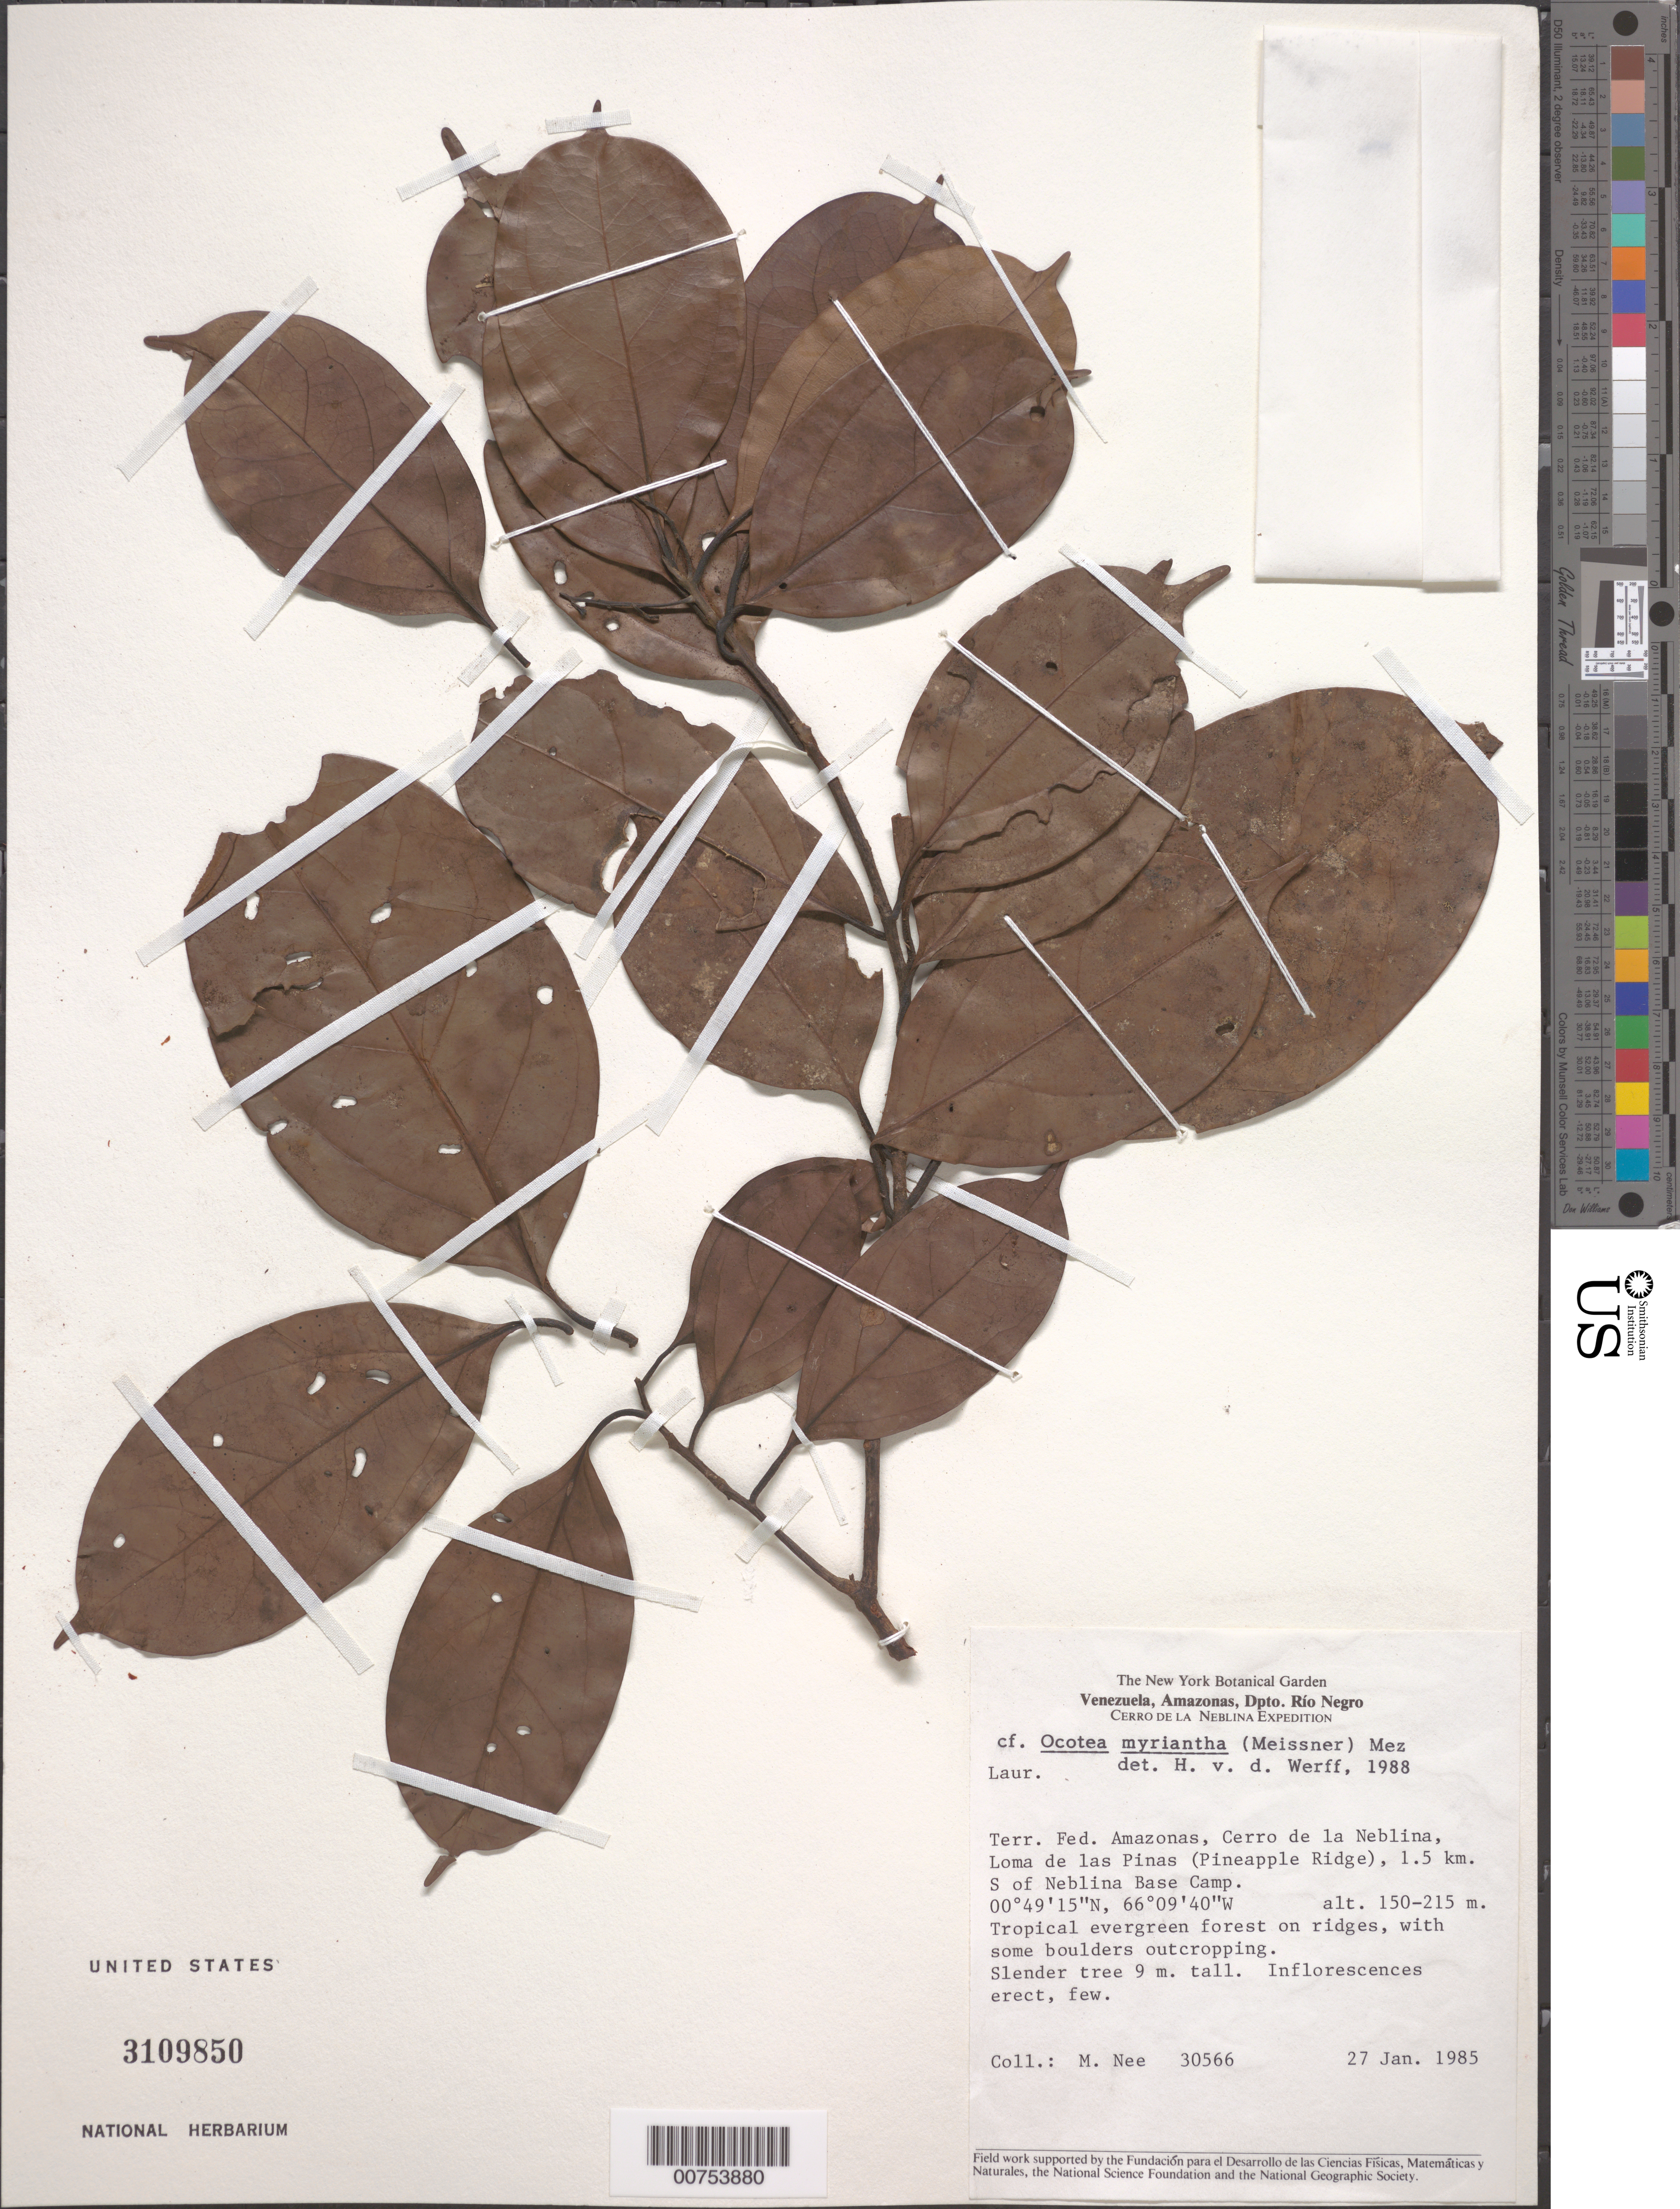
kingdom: Plantae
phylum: Tracheophyta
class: Magnoliopsida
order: Laurales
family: Lauraceae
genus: Ocotea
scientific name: Ocotea myriantha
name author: (Meisn.) Mez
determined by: van der Werff, H., (MO), Missouri Botanical Garden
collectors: M. Nee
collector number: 30566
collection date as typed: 27-Jan-85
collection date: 1985-01-27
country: Venezuela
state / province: Amazonas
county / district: Río Negro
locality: Cerro de la Neblina, Loma de las Pinas (Pineapple Ridge), 1.5 km S of Neblina Base Camp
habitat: Tropical evergreen forest on ridges with some boulders outcropping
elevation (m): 150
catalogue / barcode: US 3109850